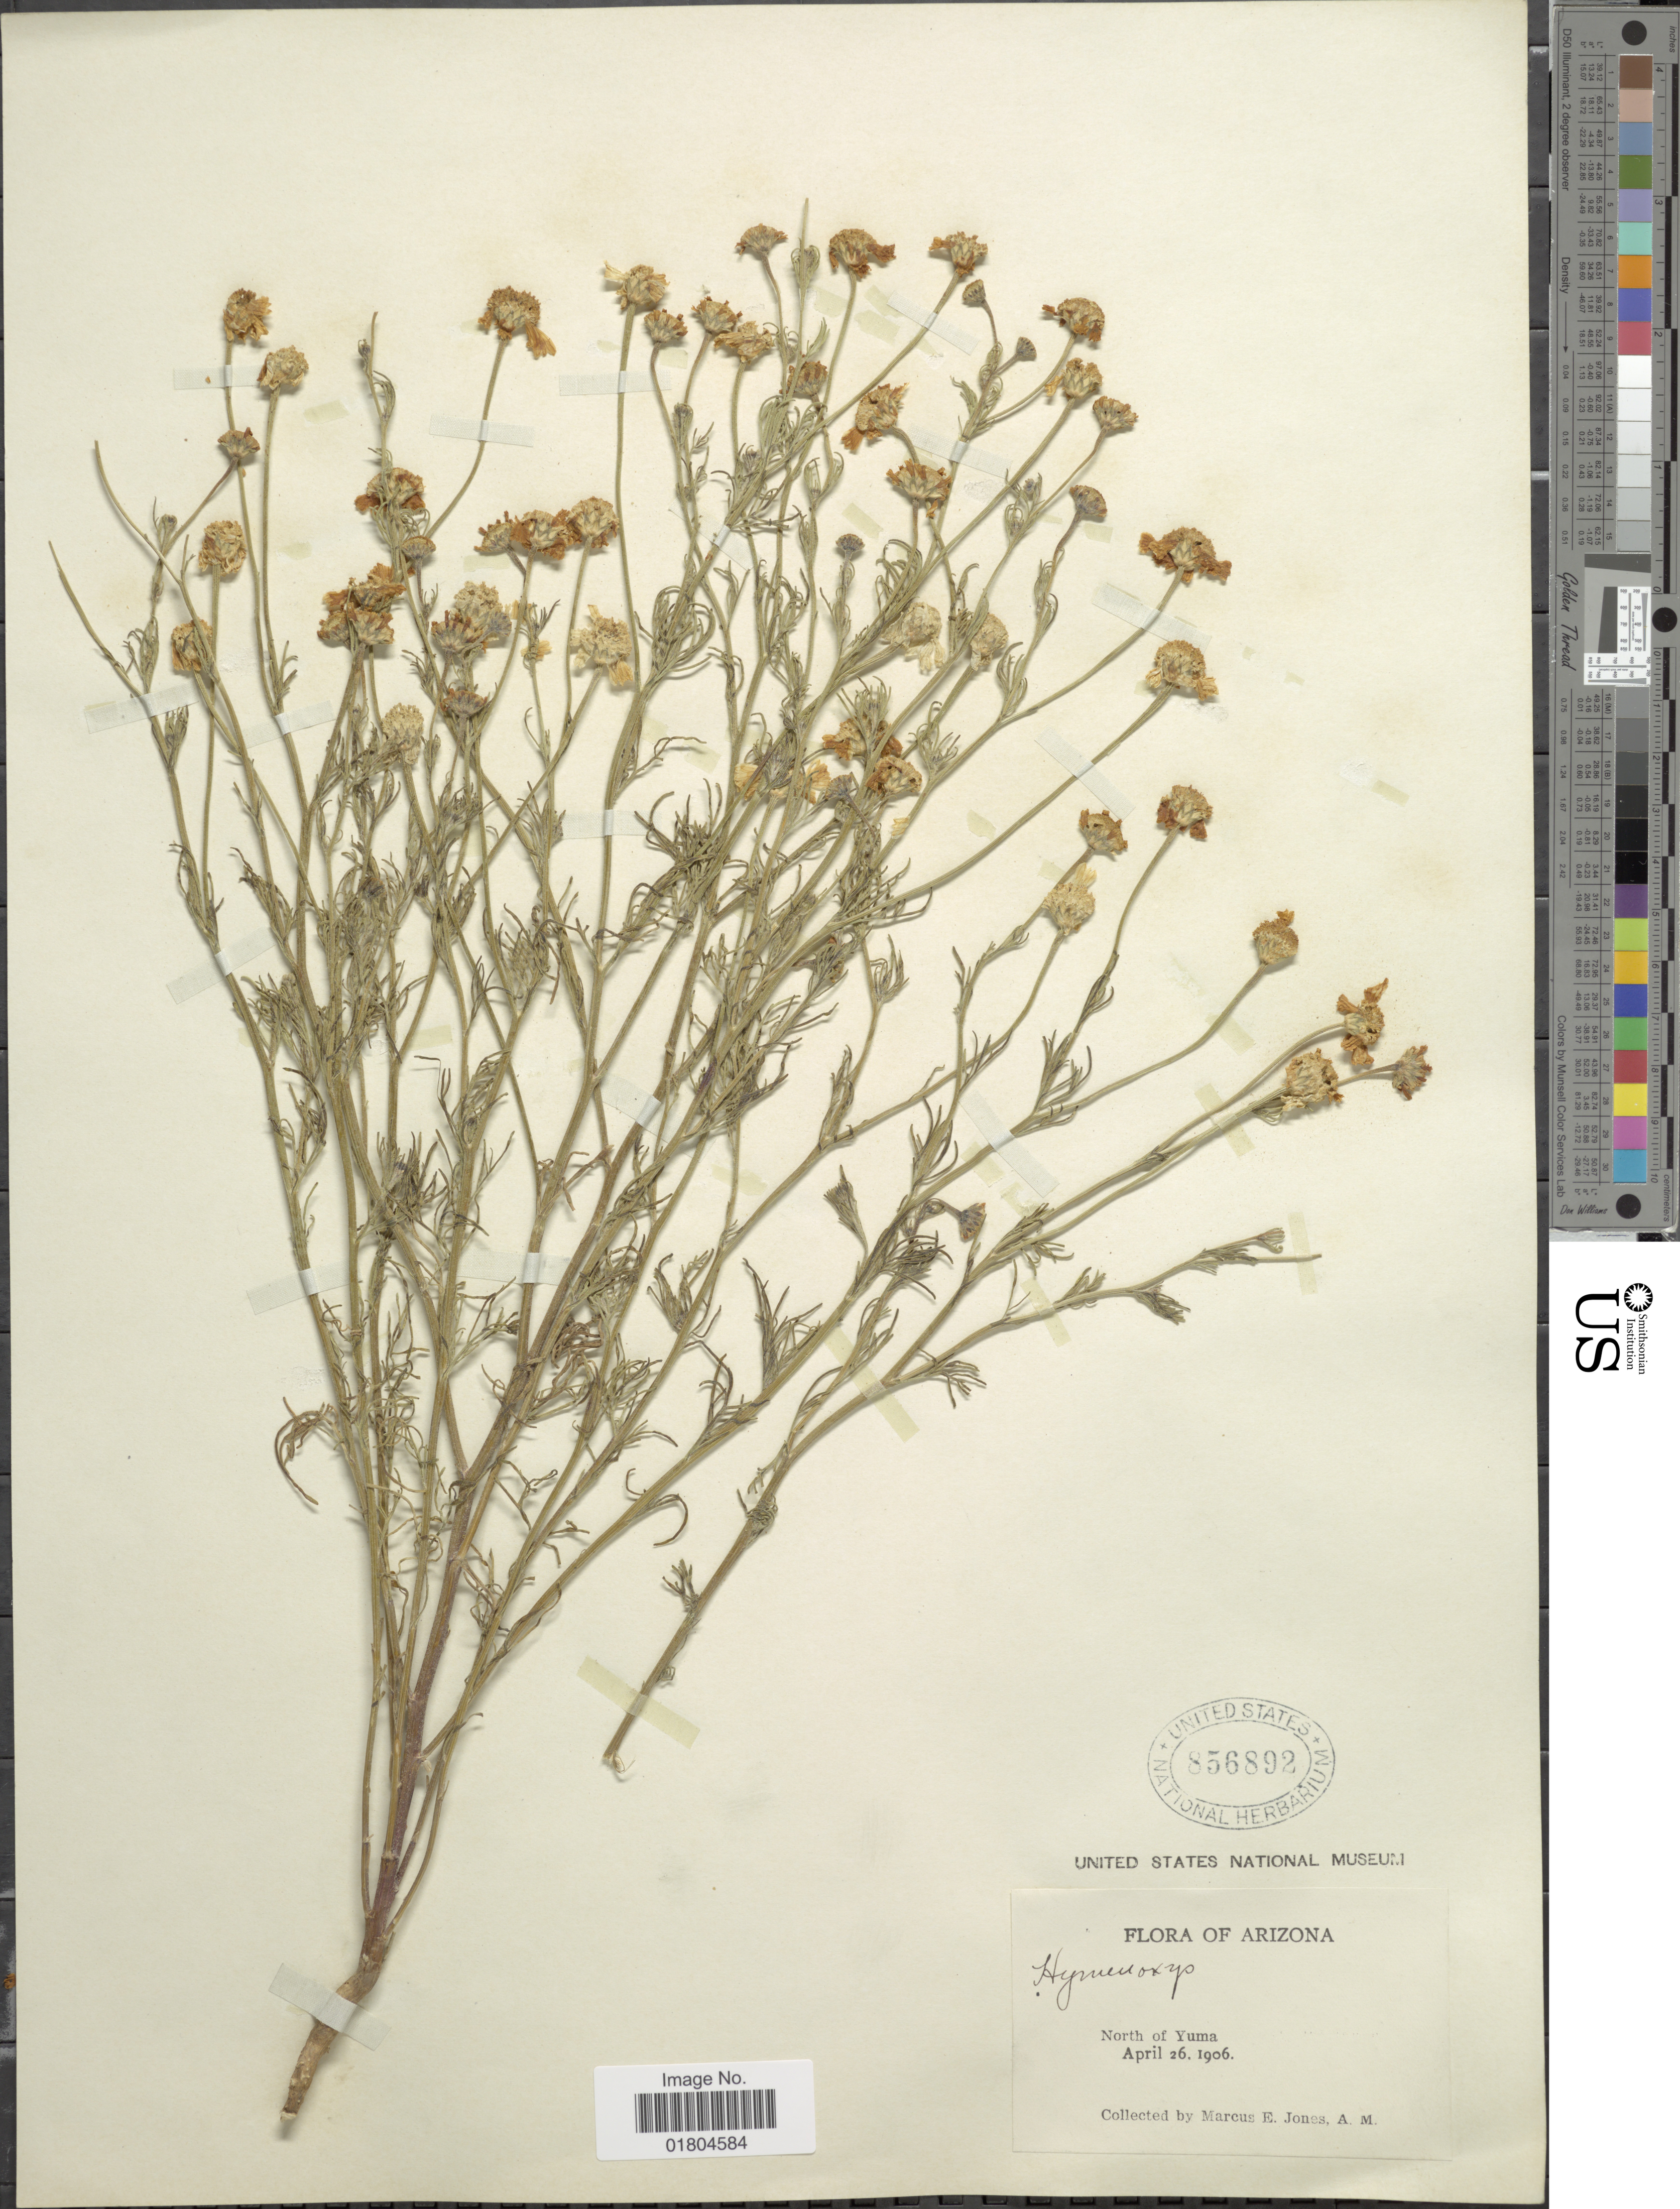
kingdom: Plantae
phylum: Tracheophyta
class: Magnoliopsida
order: Asterales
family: Asteraceae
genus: Hymenoxys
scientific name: Hymenoxys odorata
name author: DC.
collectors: M. E. Jones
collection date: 1906-04-26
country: United States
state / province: Arizona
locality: North of Yuma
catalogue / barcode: US 856892